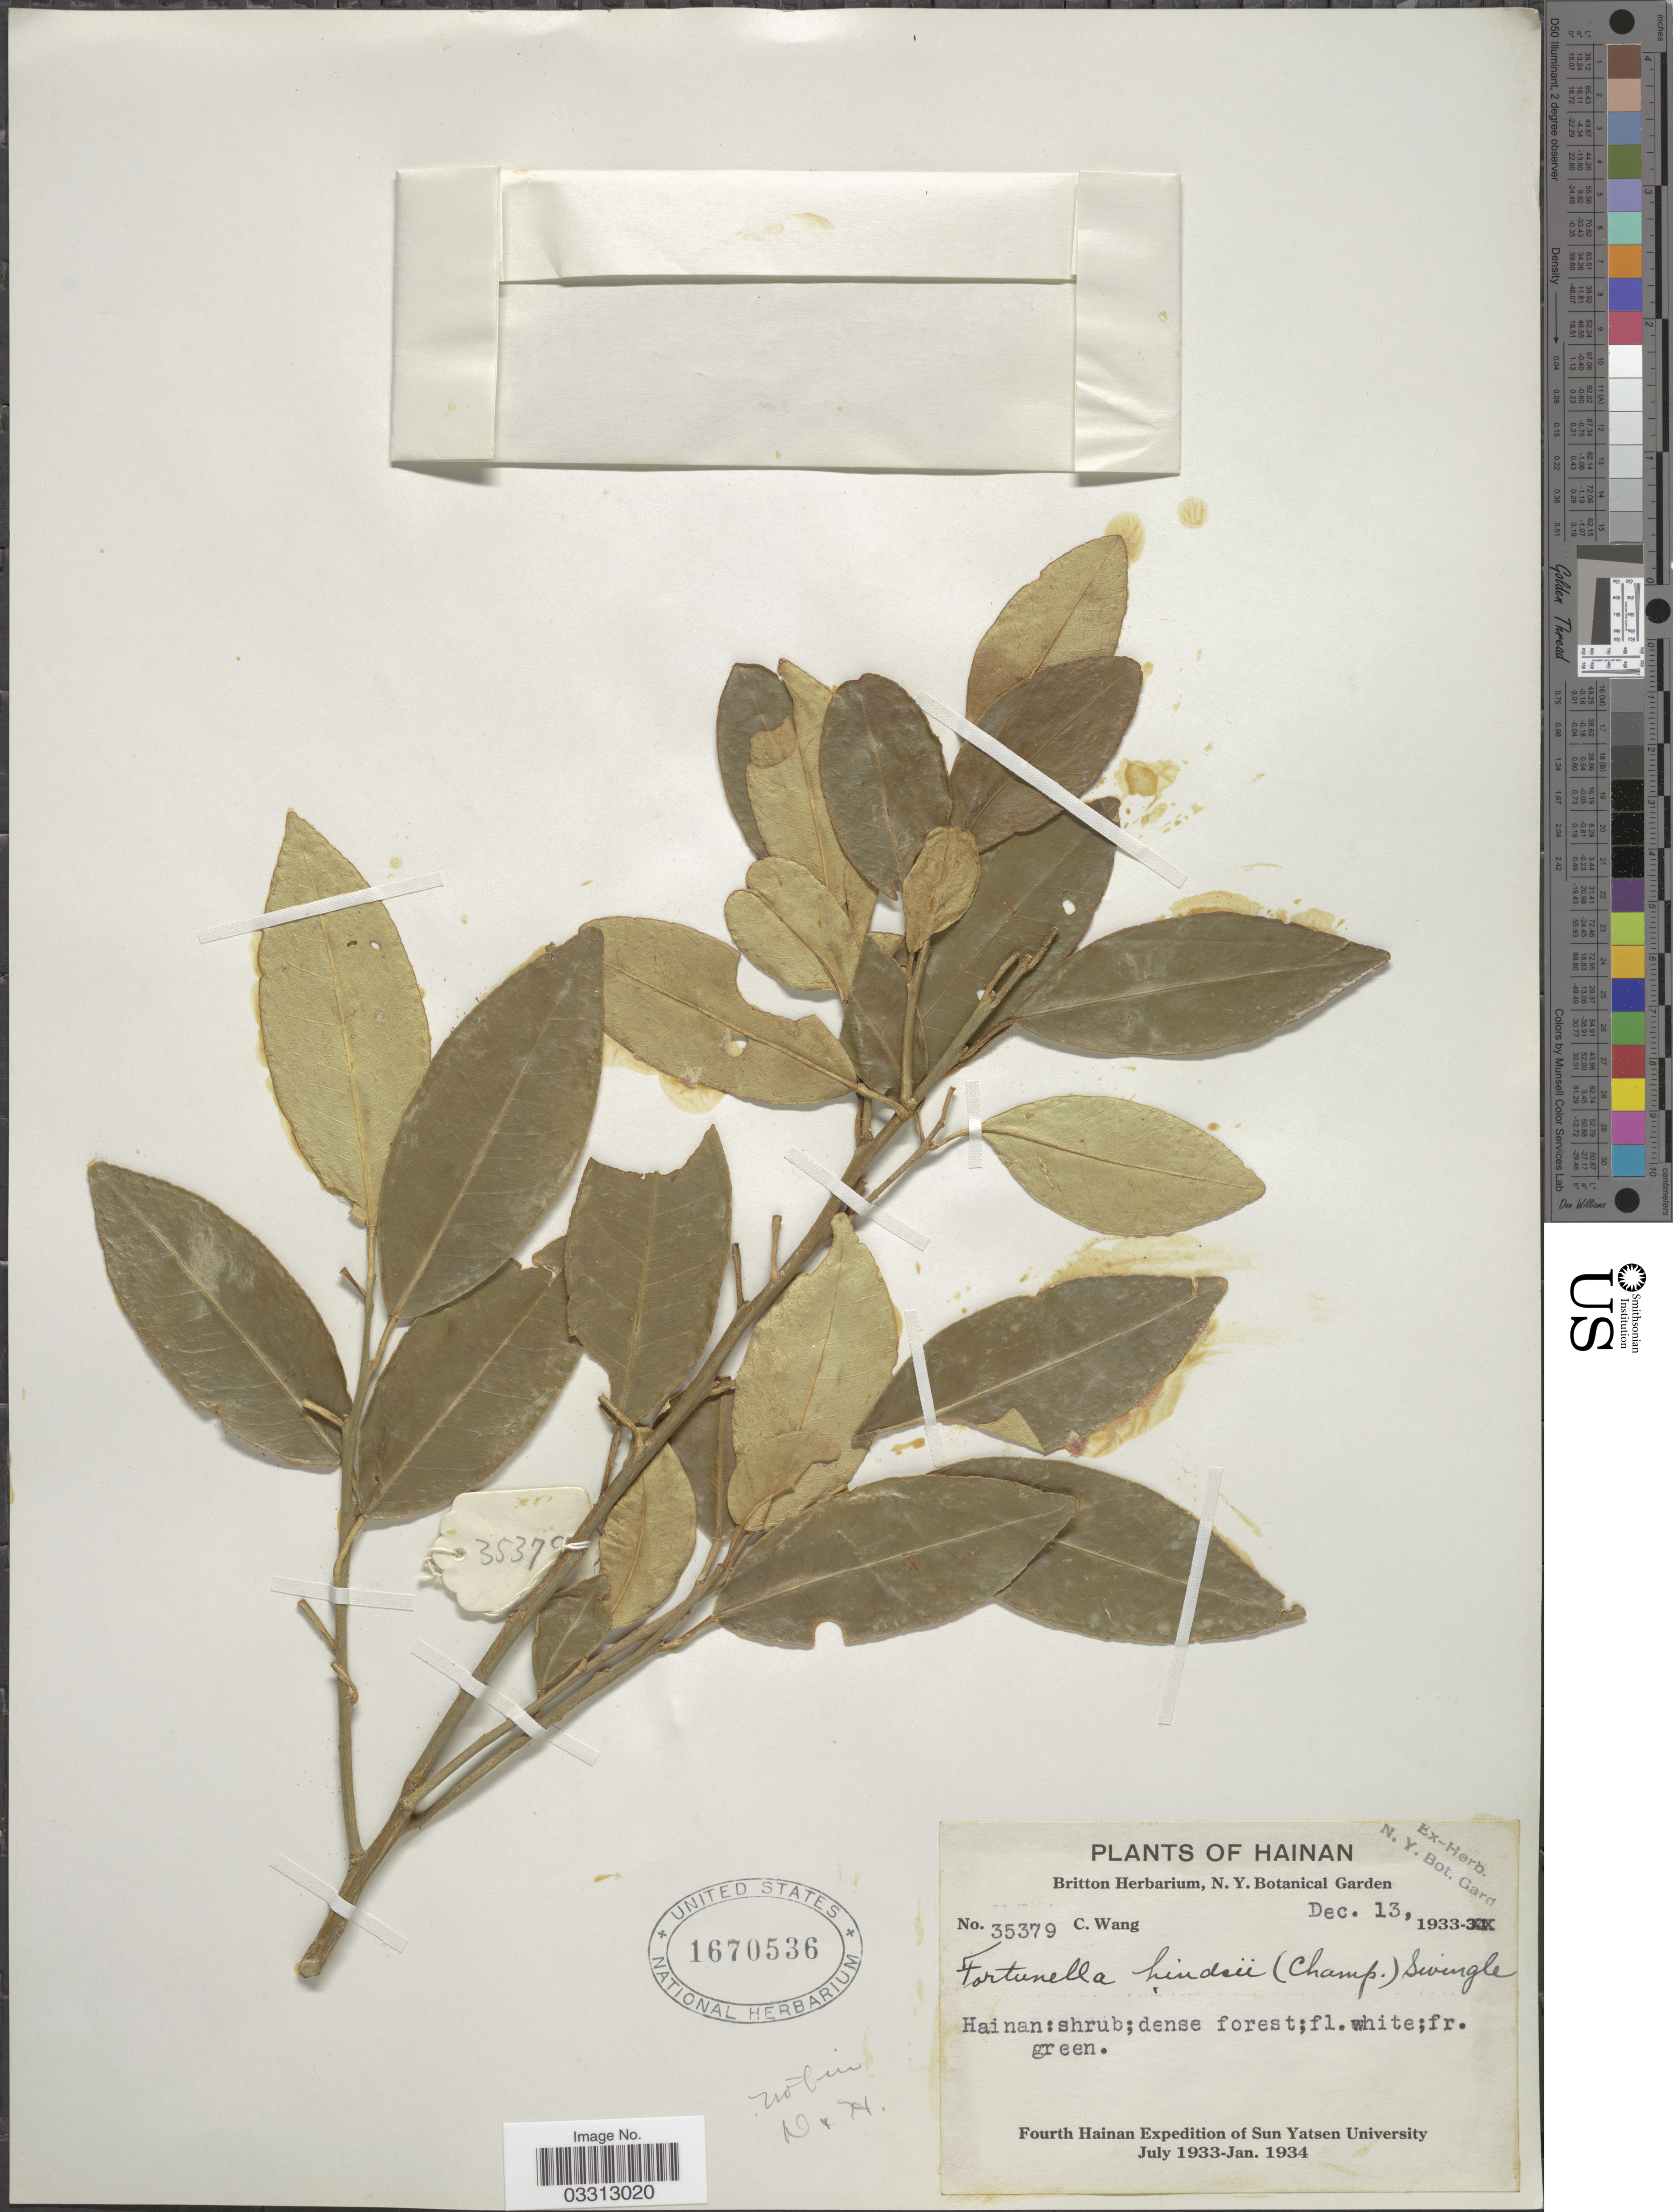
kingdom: Plantae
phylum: Tracheophyta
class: Magnoliopsida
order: Sapindales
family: Rutaceae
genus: Citrus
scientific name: Citrus japonica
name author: Thunb.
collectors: C. Wang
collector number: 35379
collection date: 1933-12-13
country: China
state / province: Hainan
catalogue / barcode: US 1670536